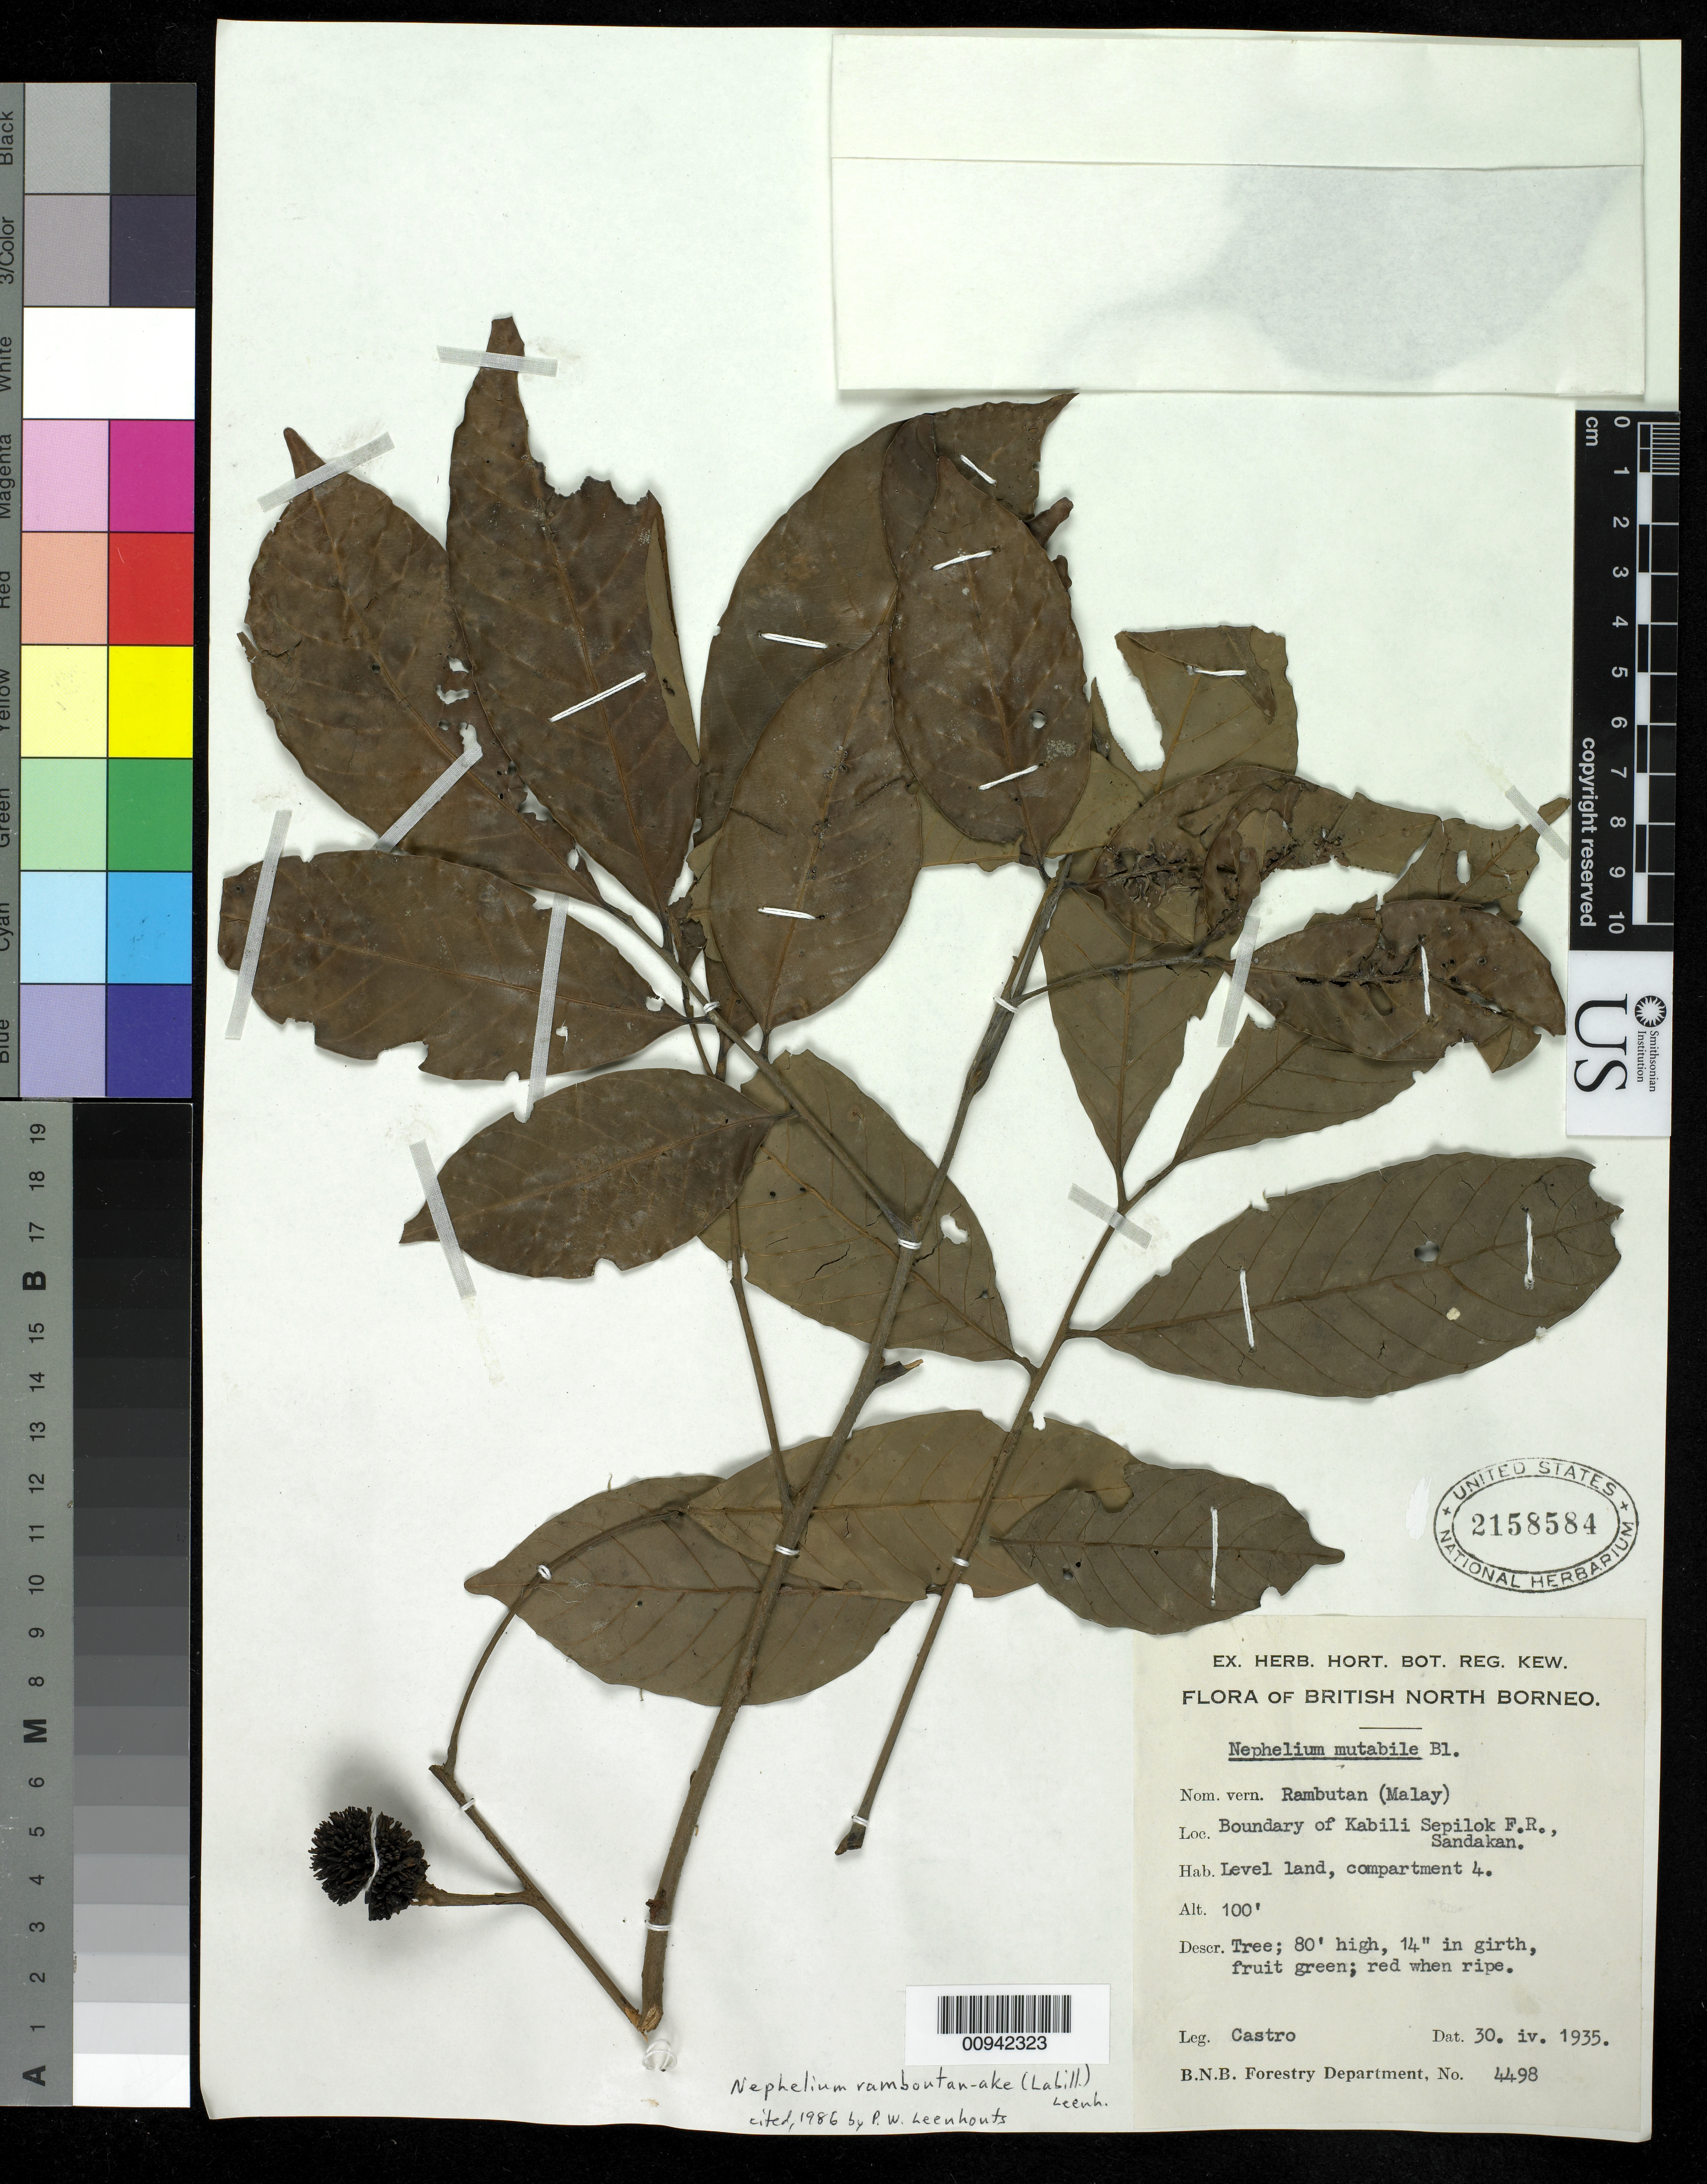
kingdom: Plantae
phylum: Tracheophyta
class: Magnoliopsida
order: Sapindales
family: Sapindaceae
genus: Nephelium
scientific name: Nephelium ramboutan-ake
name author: (Labill.) Leenh.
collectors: -. Castro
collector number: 4498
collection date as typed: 30 Apr 1935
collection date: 1935-04-30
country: Malaysia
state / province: Sabah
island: Borneo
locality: Boundary of Kabili Sepilok F.R., Sandakan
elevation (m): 30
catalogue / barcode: US 2158584